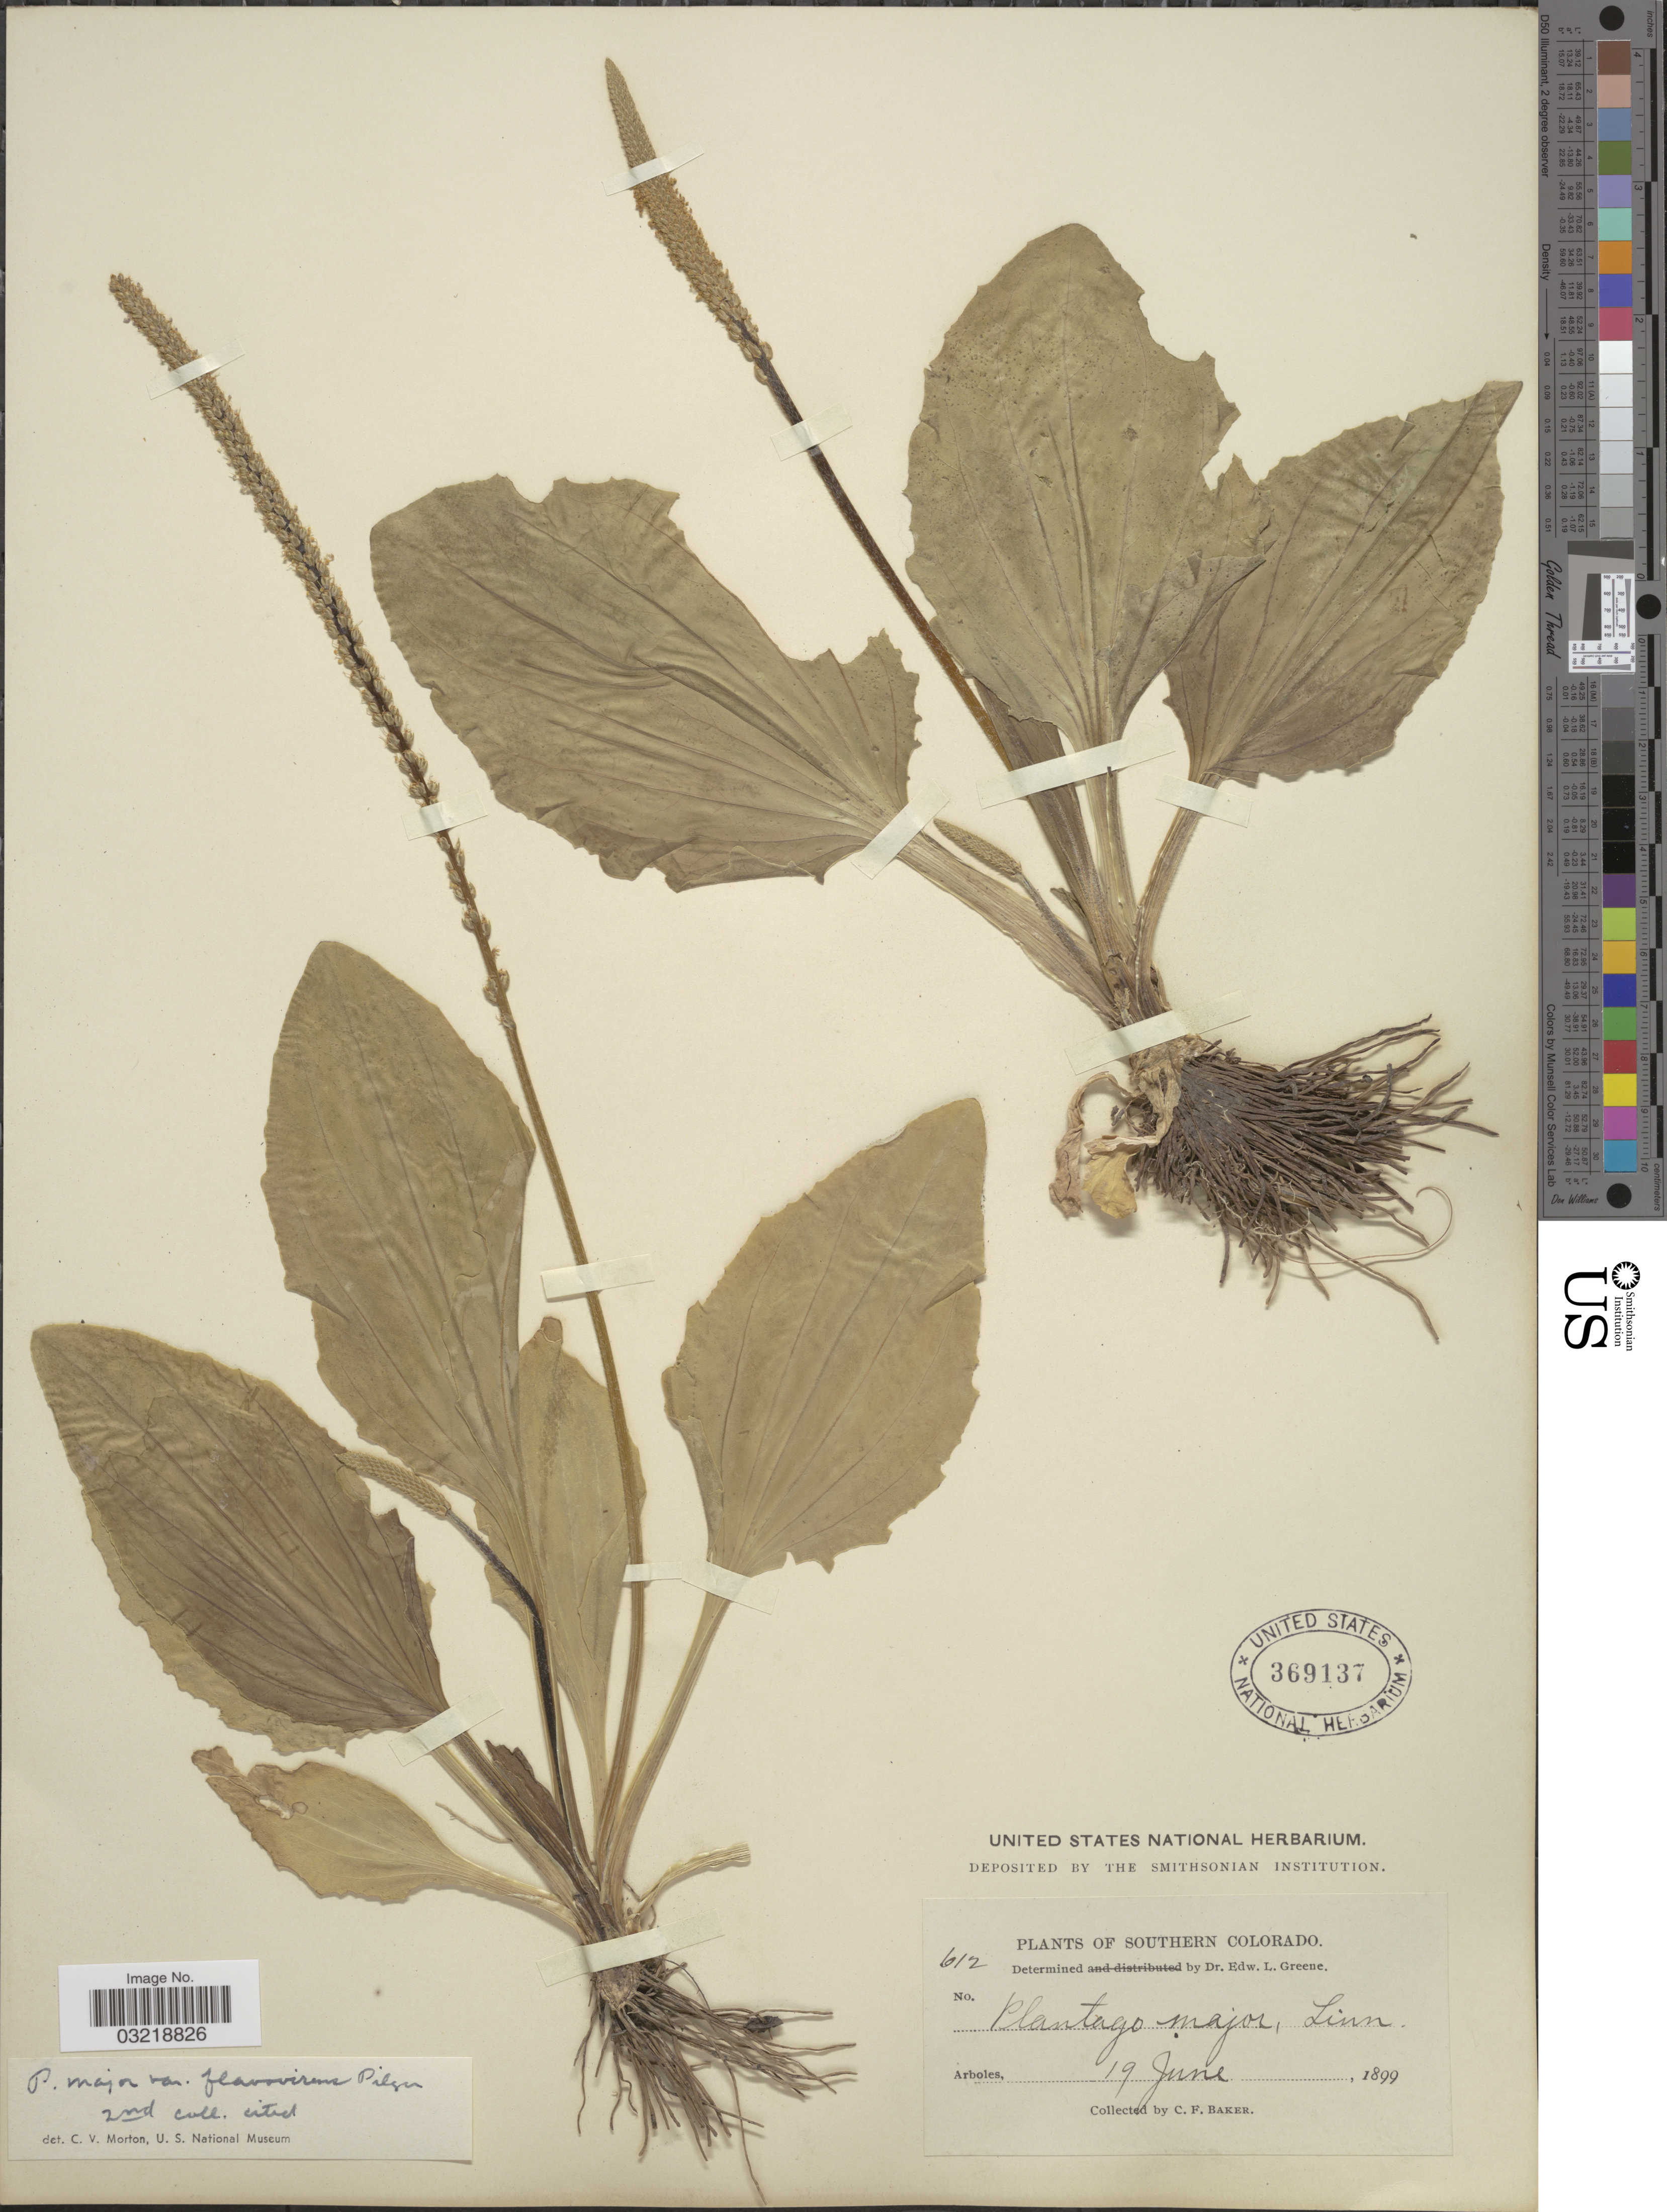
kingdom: Plantae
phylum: Tracheophyta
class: Magnoliopsida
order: Lamiales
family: Plantaginaceae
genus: Plantago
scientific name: Plantago major var. flavovirens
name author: Pilg.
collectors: C. F. Baker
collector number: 612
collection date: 1899-06-19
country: United States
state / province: Colorado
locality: Arboles.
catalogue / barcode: US 369137